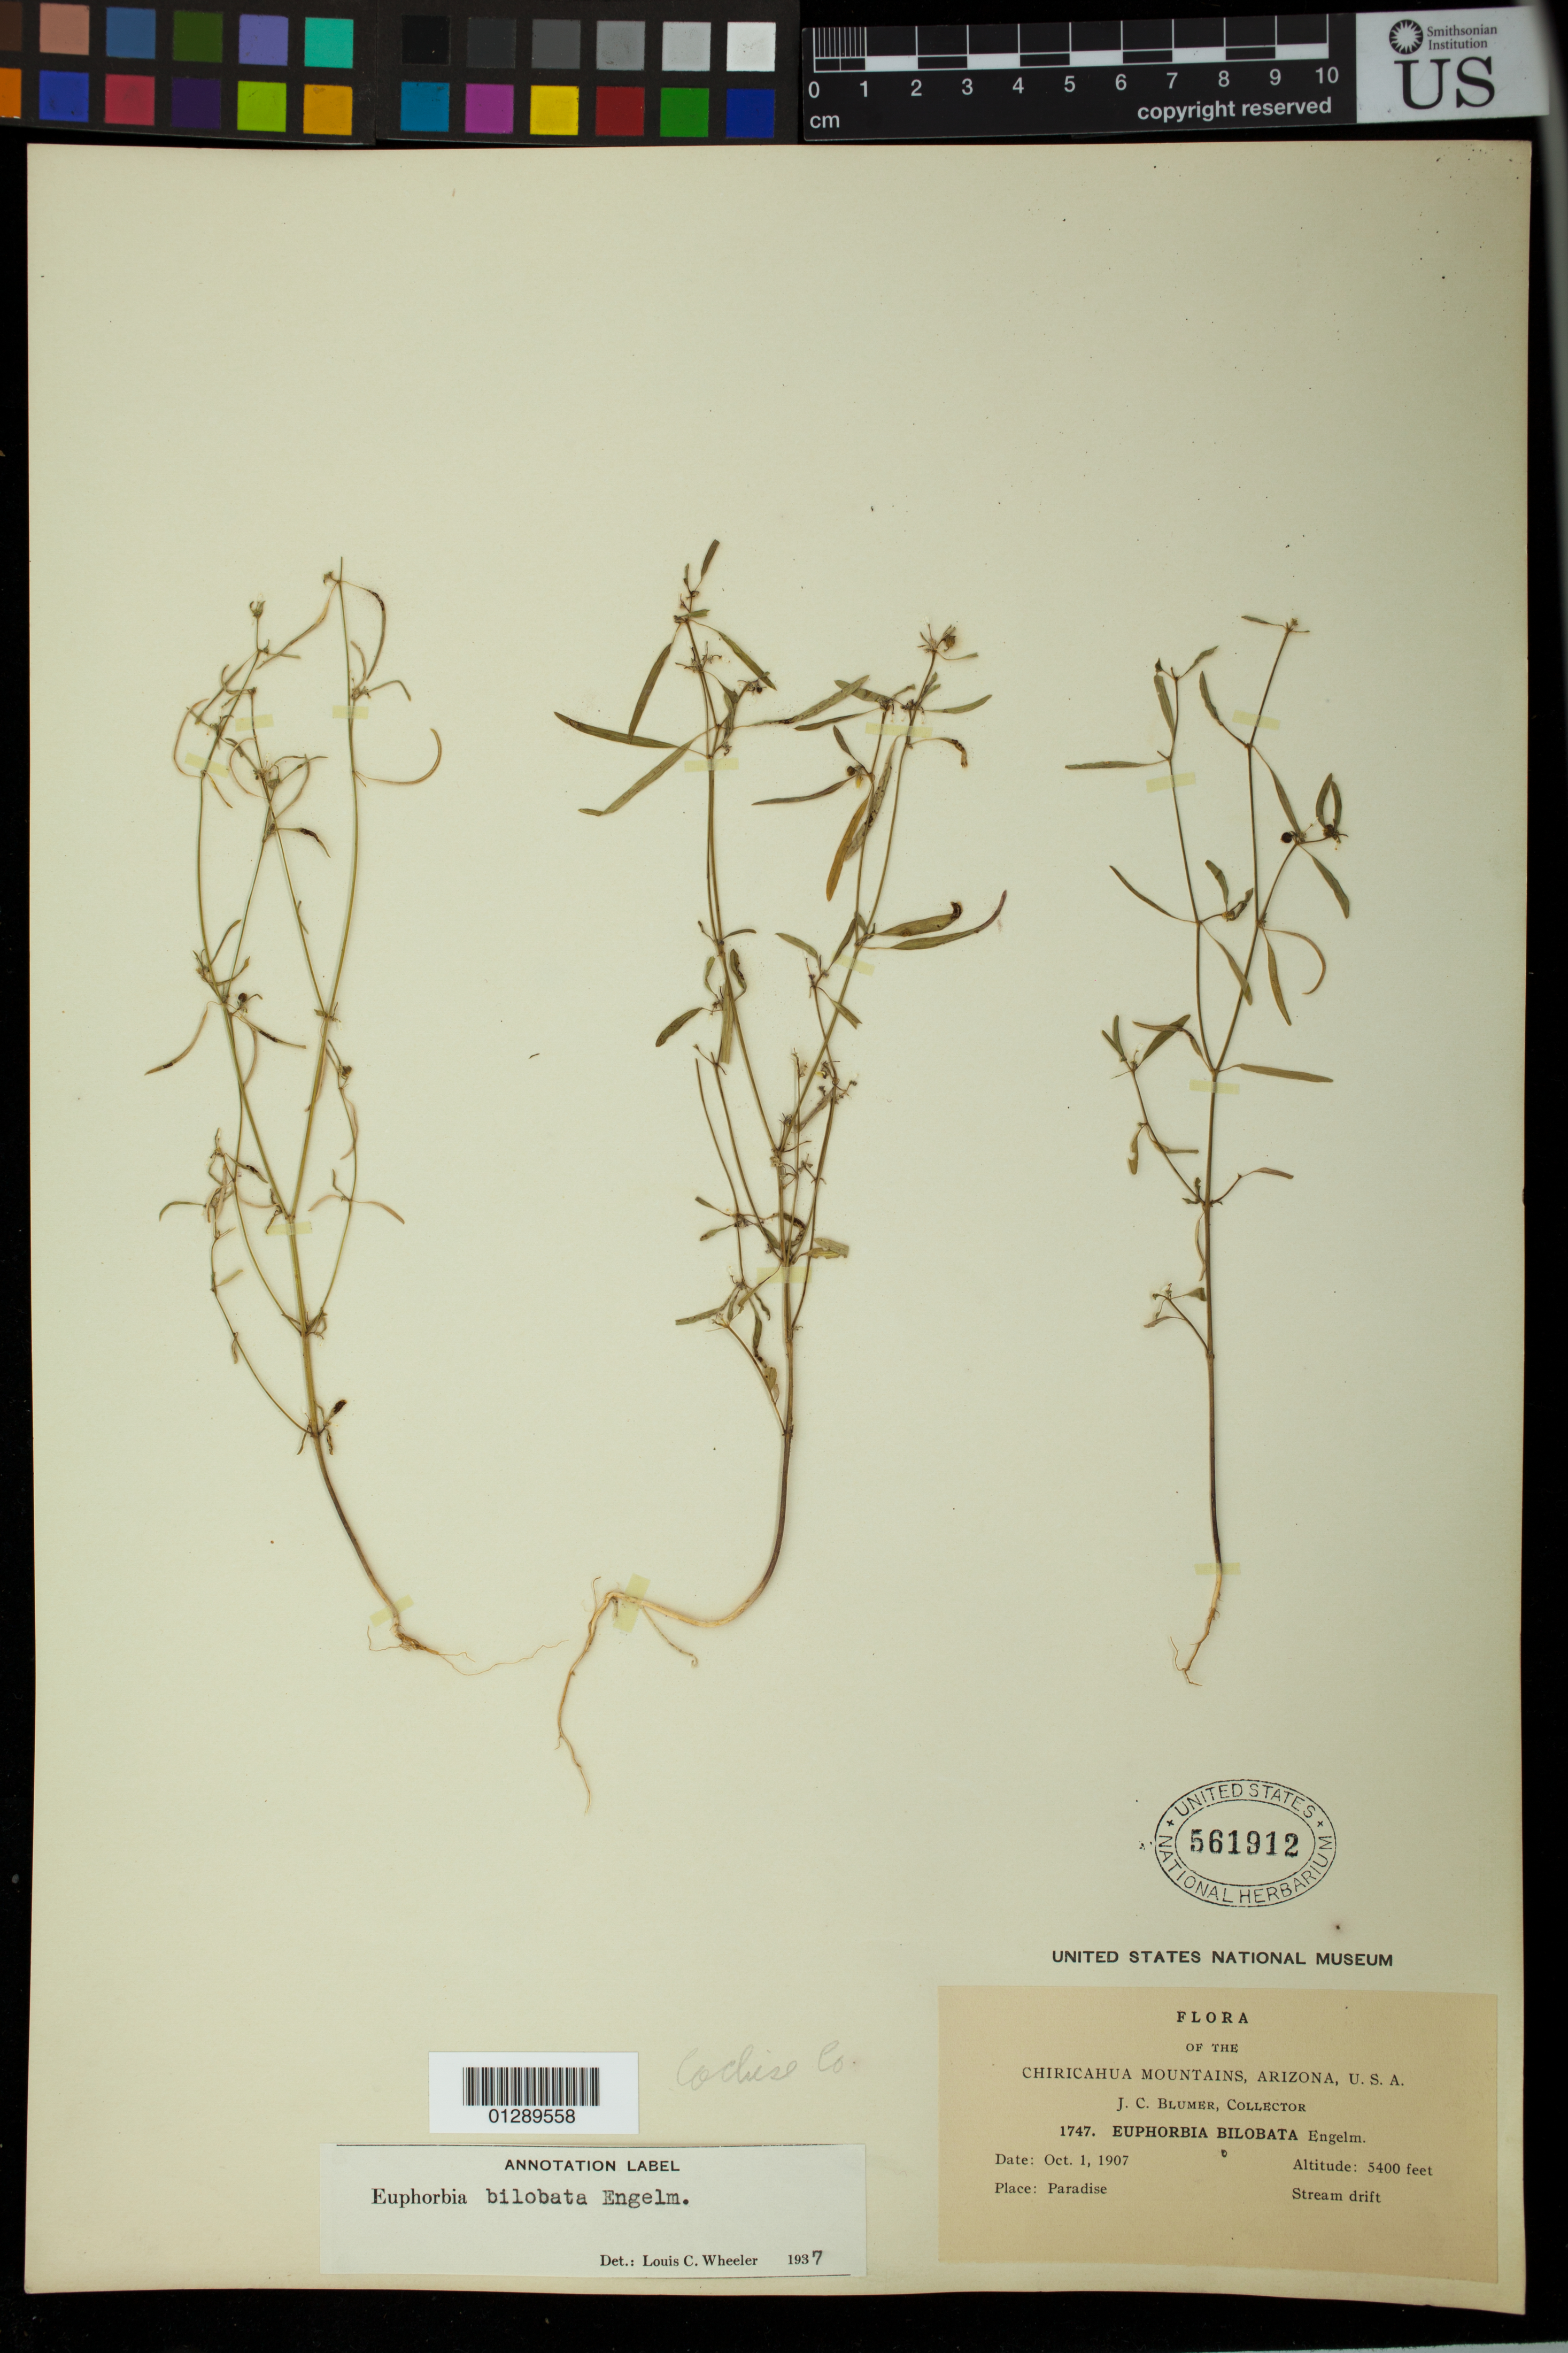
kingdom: Plantae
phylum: Tracheophyta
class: Magnoliopsida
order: Malpighiales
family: Euphorbiaceae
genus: Euphorbia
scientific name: Euphorbia bilobata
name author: Engelm. in Emory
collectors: J. C. Blumer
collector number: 1747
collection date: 1907-10-01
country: United States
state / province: Arizona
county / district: Cochise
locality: Paradise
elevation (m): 1646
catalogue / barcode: US 561912